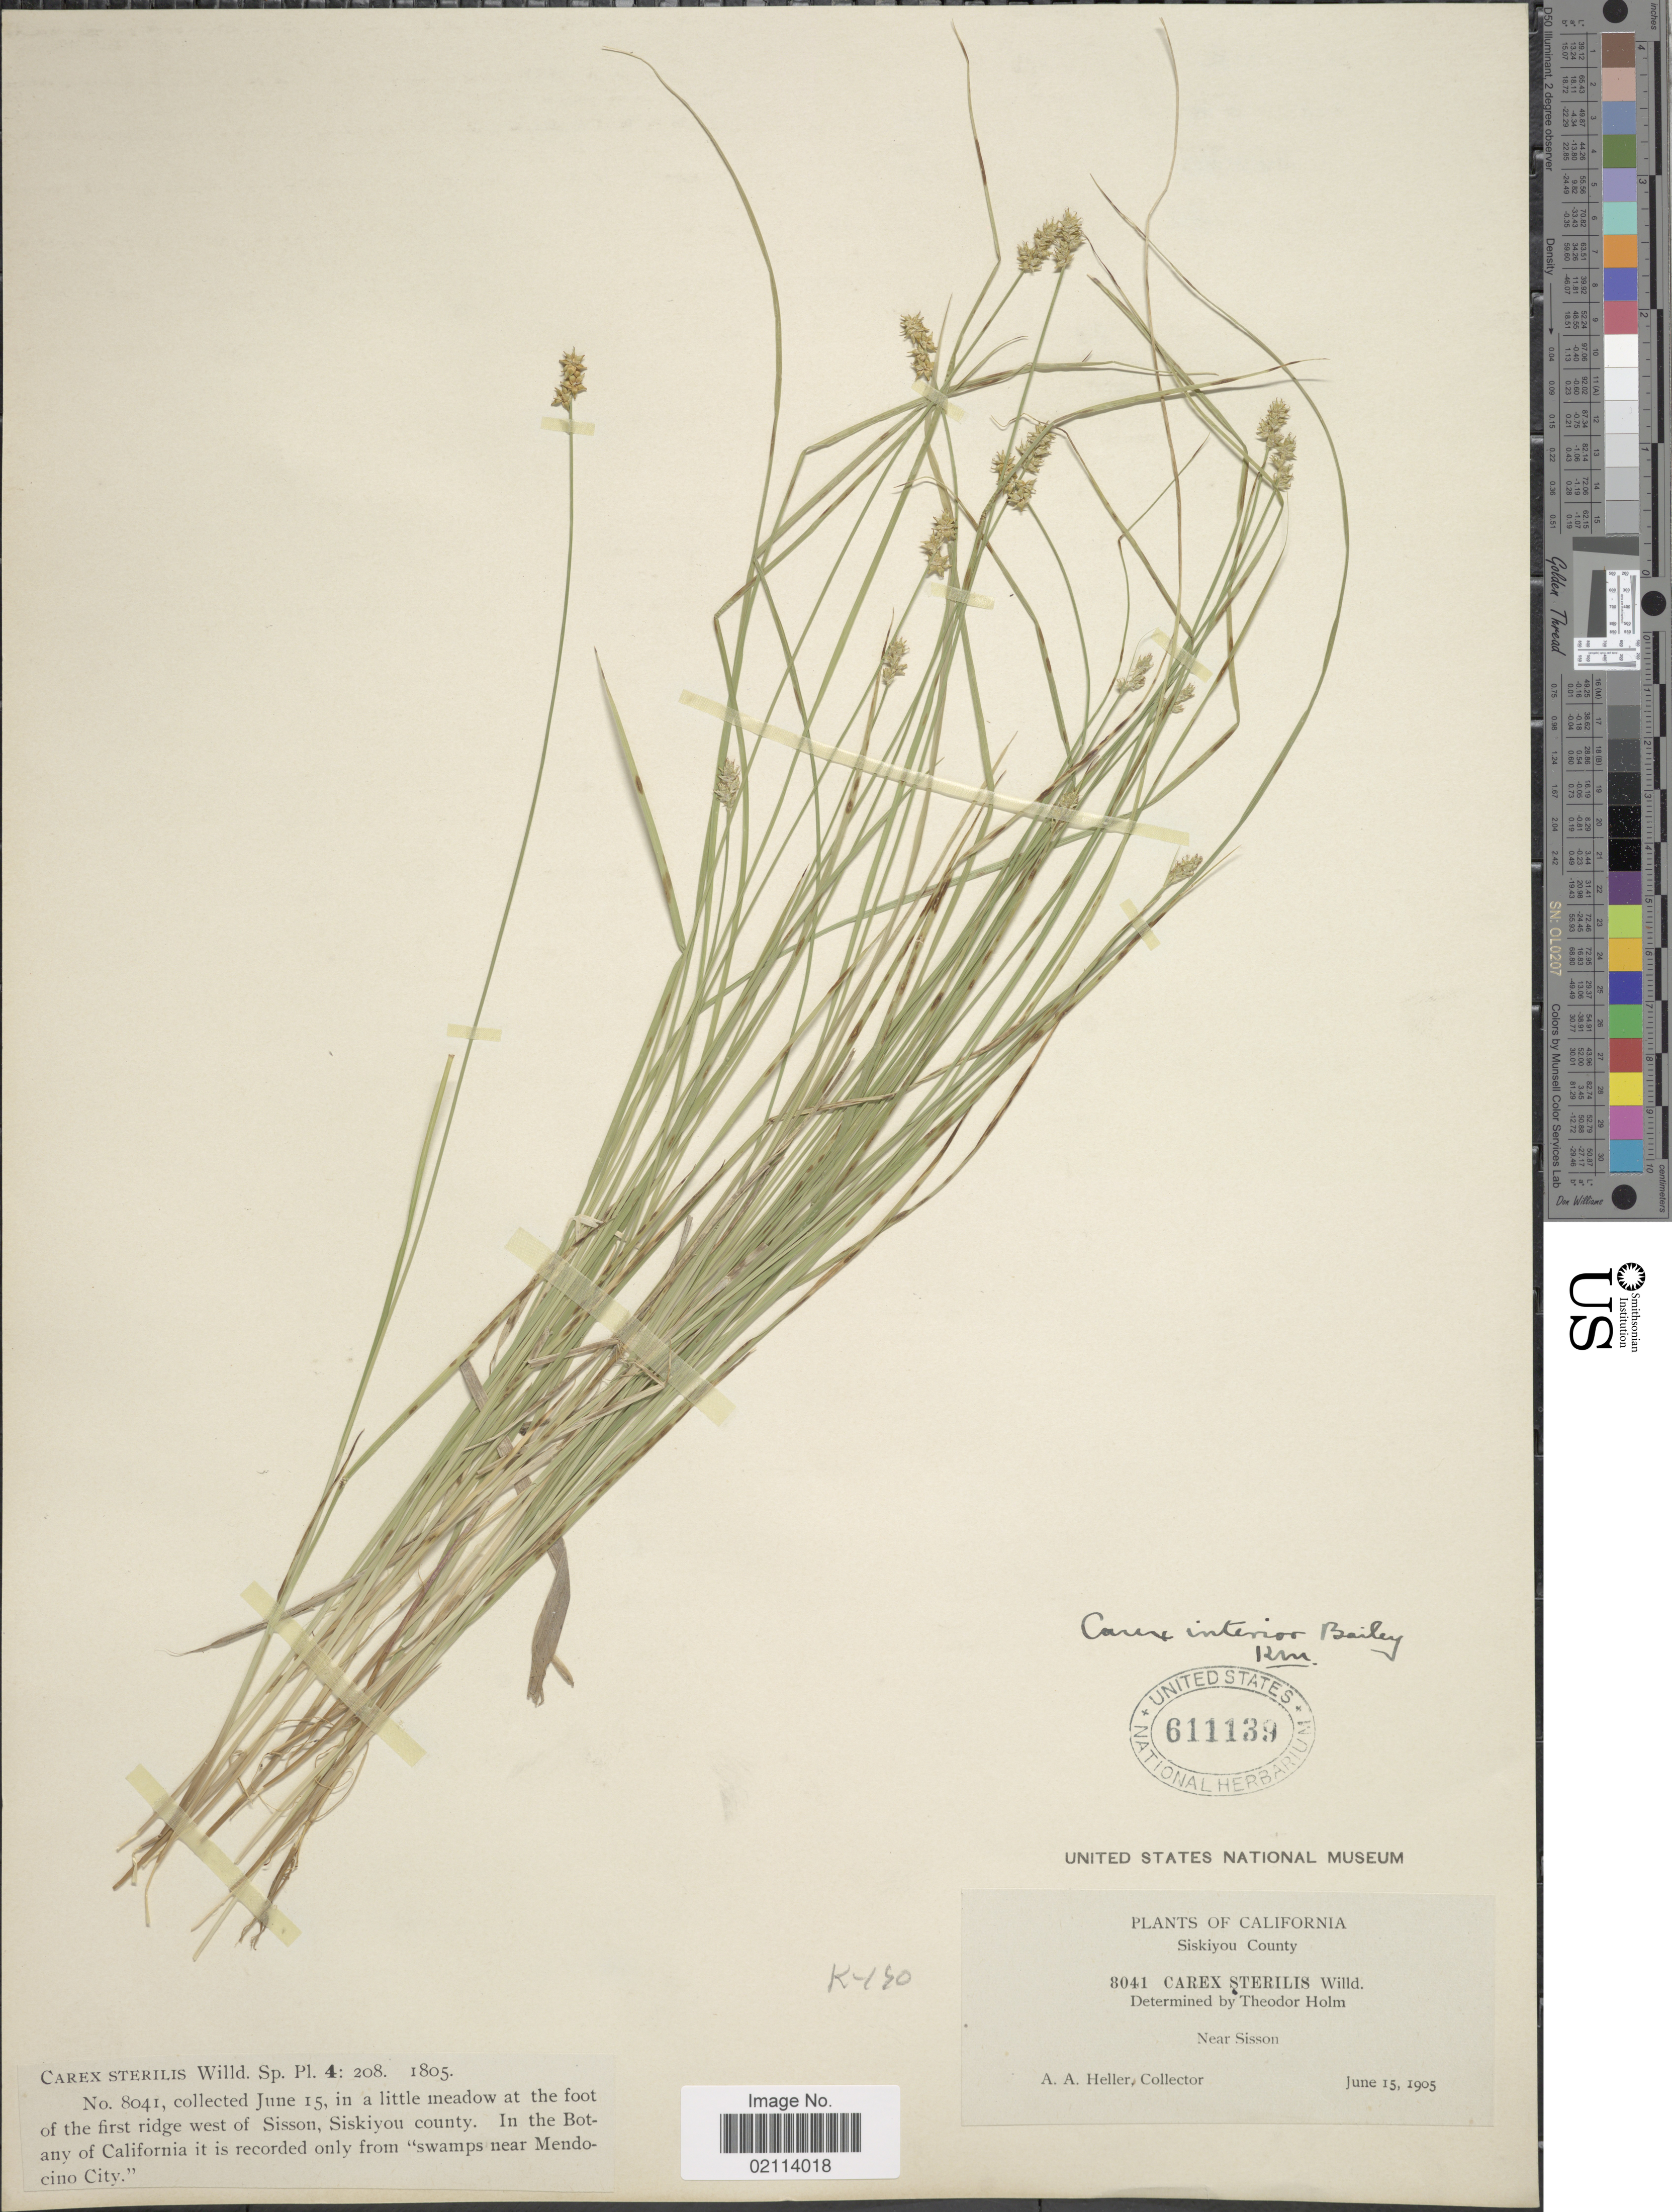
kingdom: Plantae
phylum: Tracheophyta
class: Liliopsida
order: Poales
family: Cyperaceae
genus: Carex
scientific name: Carex interior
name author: L.H. Bailey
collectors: A. A. Heller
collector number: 8041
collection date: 1905-06-15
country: United States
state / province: California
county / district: Siskiyou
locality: Siskiyou County, Near Sisson, in a little meadow at the foot of the first ridge west of Sisson, in the Botany of California it is recorded only from "swamps near Mendocino City."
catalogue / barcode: US 611139